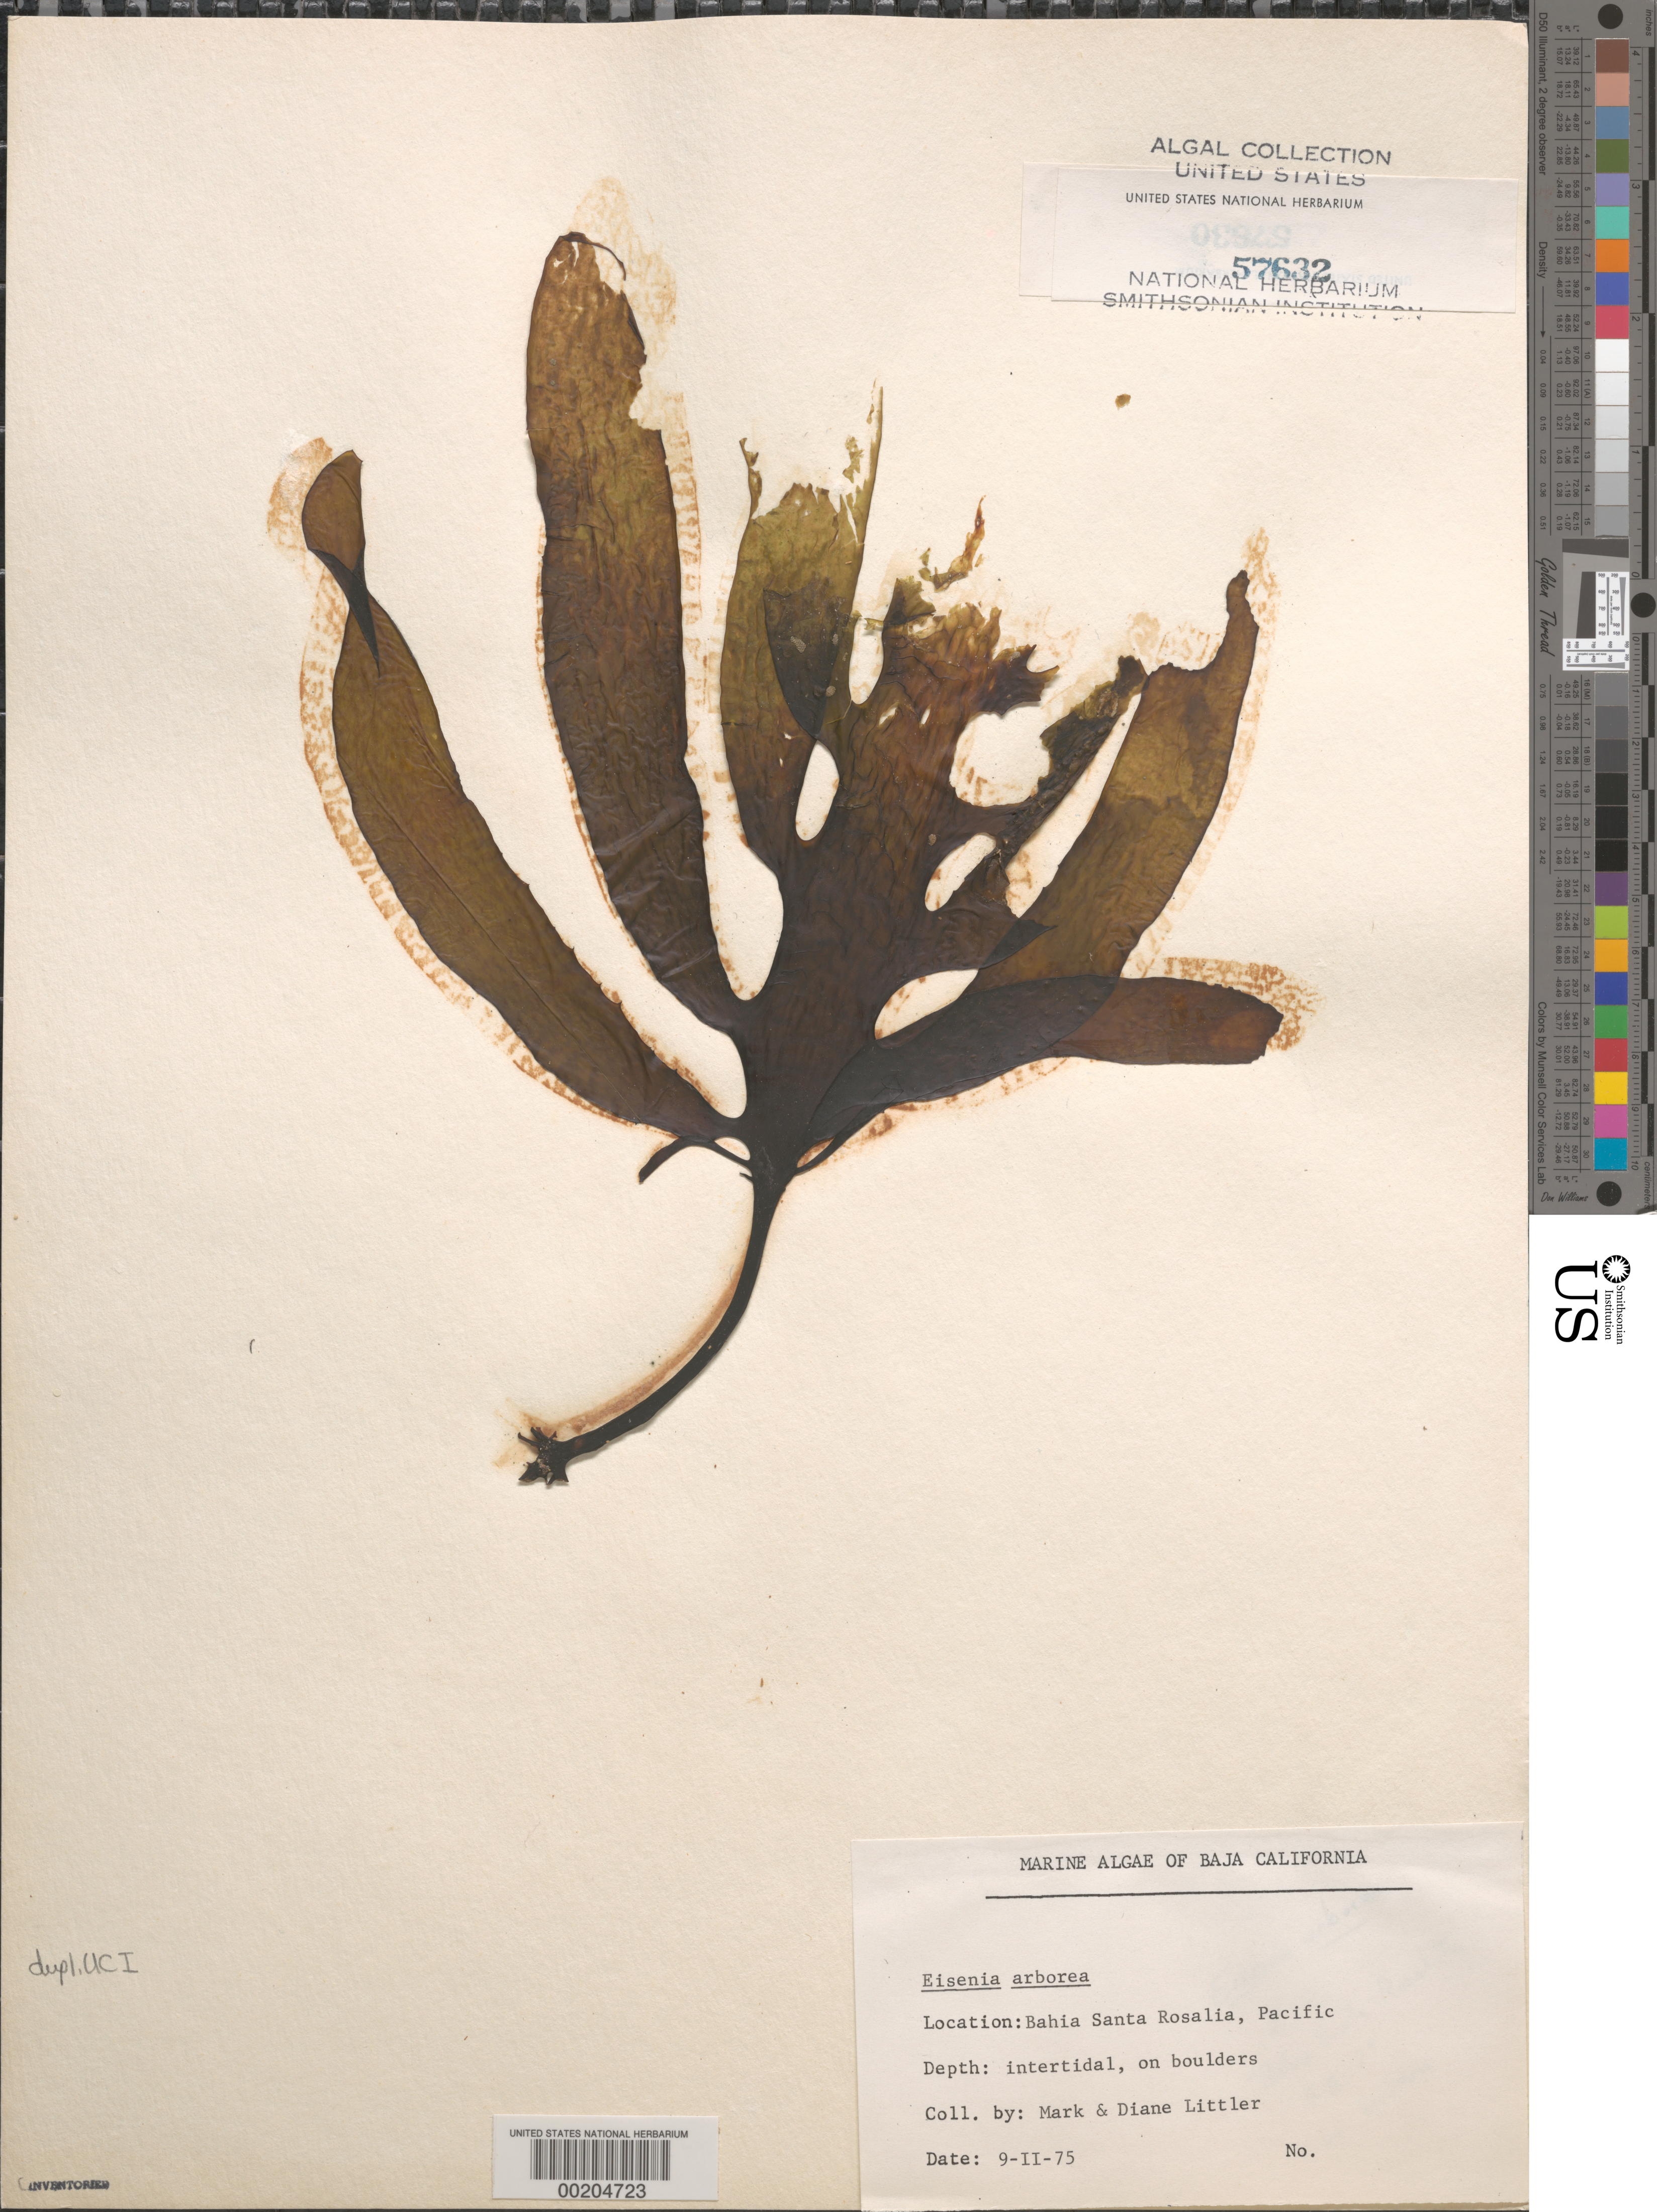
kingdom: Chromista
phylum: Ochrophyta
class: Phaeophyceae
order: Laminariales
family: Lessoniaceae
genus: Eisenia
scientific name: Eisenia arborea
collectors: M. M. Littler & D. S. Littler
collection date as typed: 09 Feb 1975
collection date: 1975-02-09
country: Mexico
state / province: Baja California Sur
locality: Bahia Santa Rosalia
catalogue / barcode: US 57632